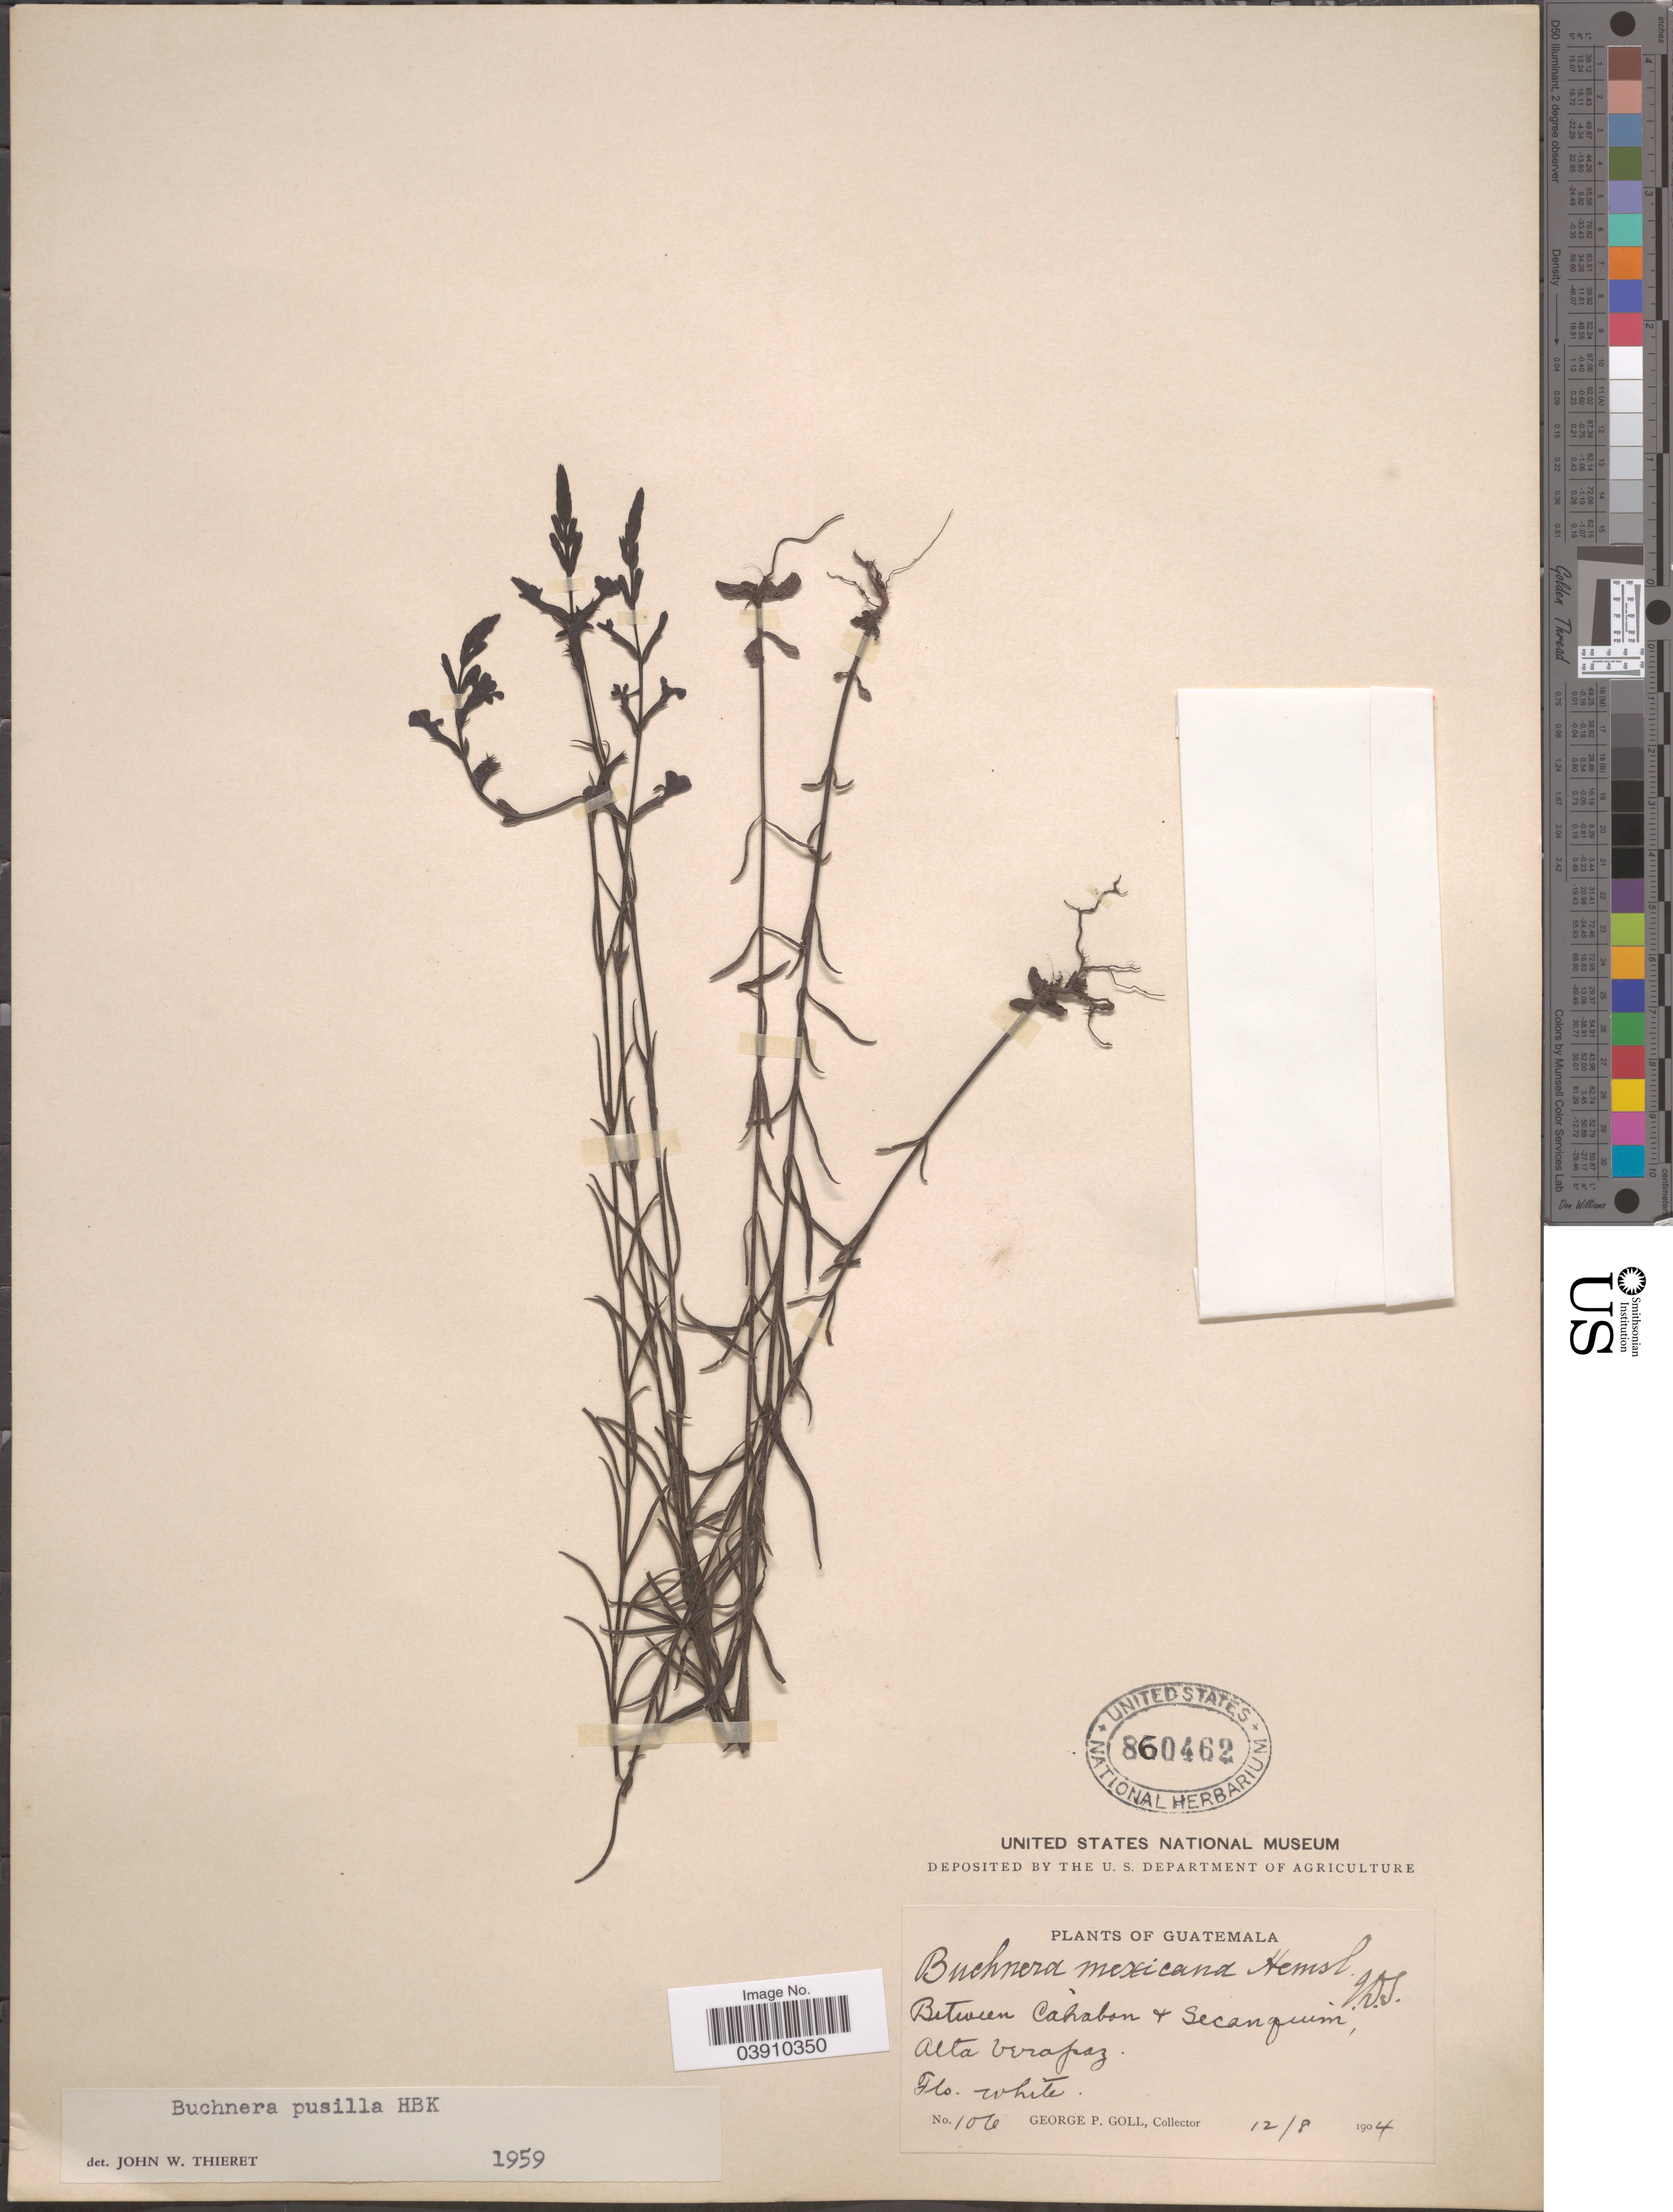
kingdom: Plantae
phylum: Tracheophyta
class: Magnoliopsida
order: Lamiales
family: Orobanchaceae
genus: Buchnera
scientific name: Buchnera pusilla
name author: Kunth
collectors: G. P. Goll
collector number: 106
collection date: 1904-08-12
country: Guatemala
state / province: Alta Verapaz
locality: Between Cahabon & Secanquim.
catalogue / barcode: US 860462